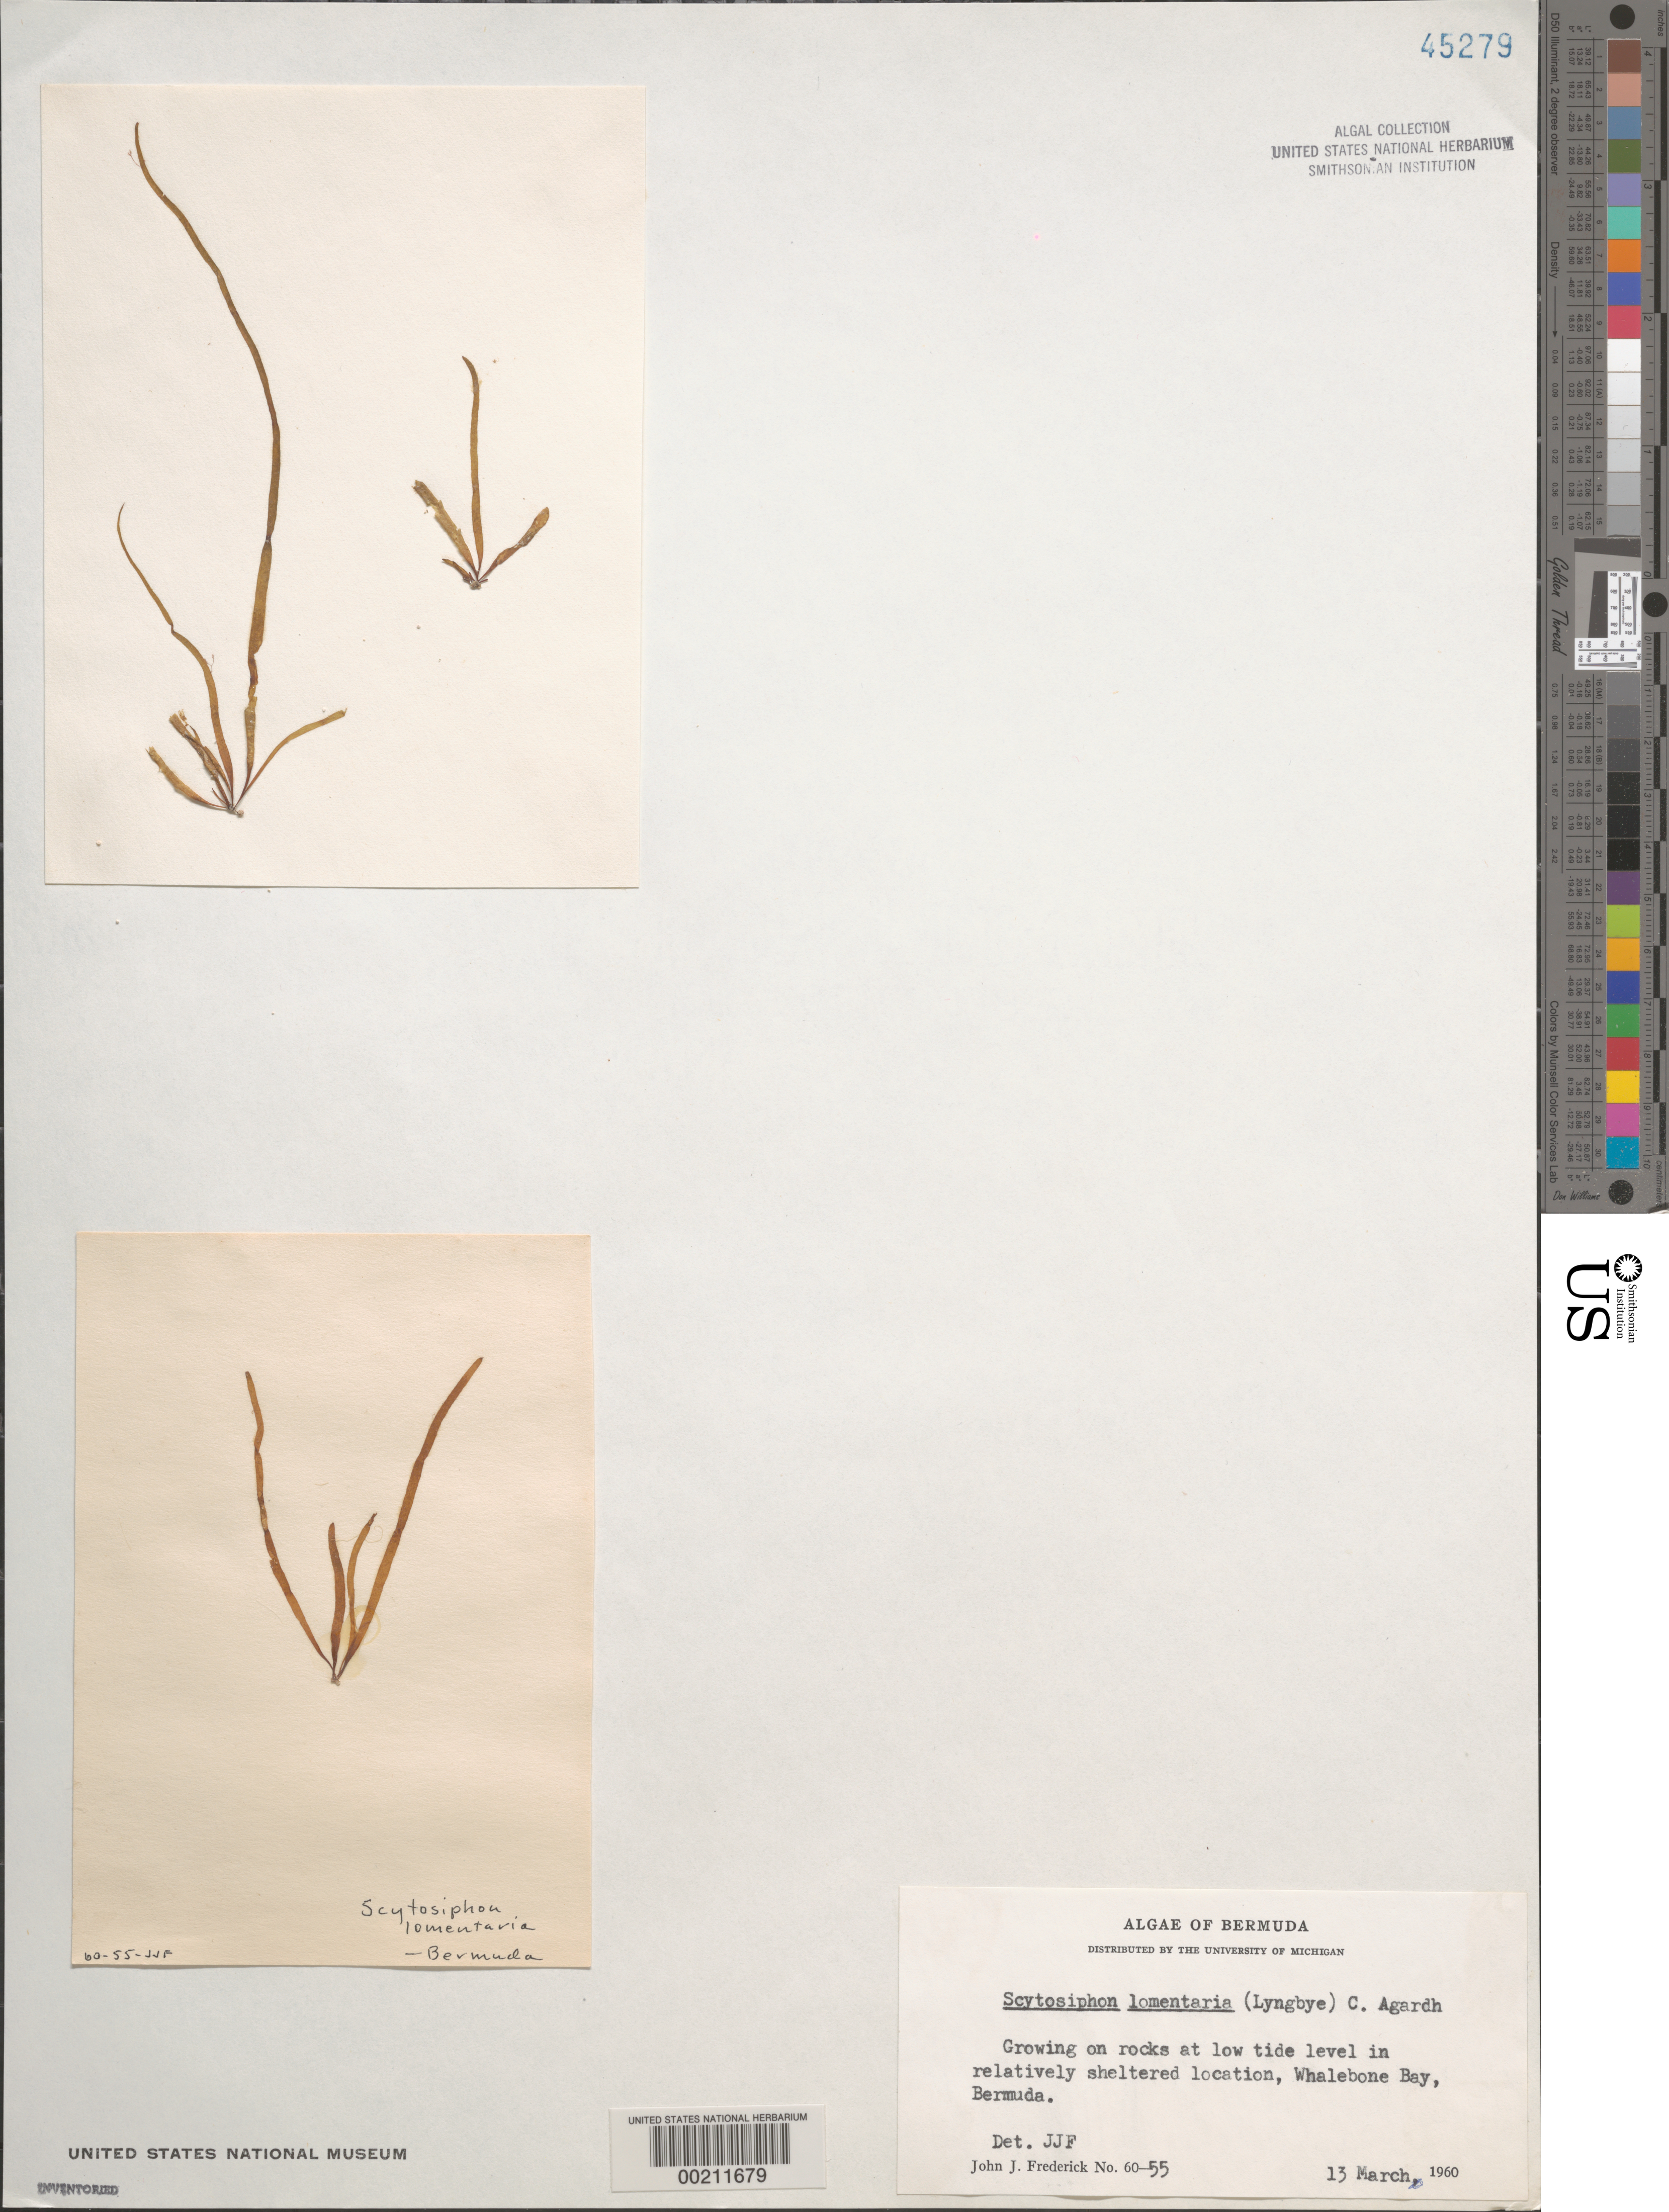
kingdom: Chromista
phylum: Ochrophyta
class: Phaeophyceae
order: Scytosiphonales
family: Scytosiphonaceae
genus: Scytosiphon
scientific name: Scytosiphon lomentaria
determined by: Frederick, J. J.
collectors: J. Frederick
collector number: JJF 60-55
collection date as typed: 13 Mar 1960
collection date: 1960-03-13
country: Bermuda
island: St. George's Island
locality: Whalebone Bay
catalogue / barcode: US 45279